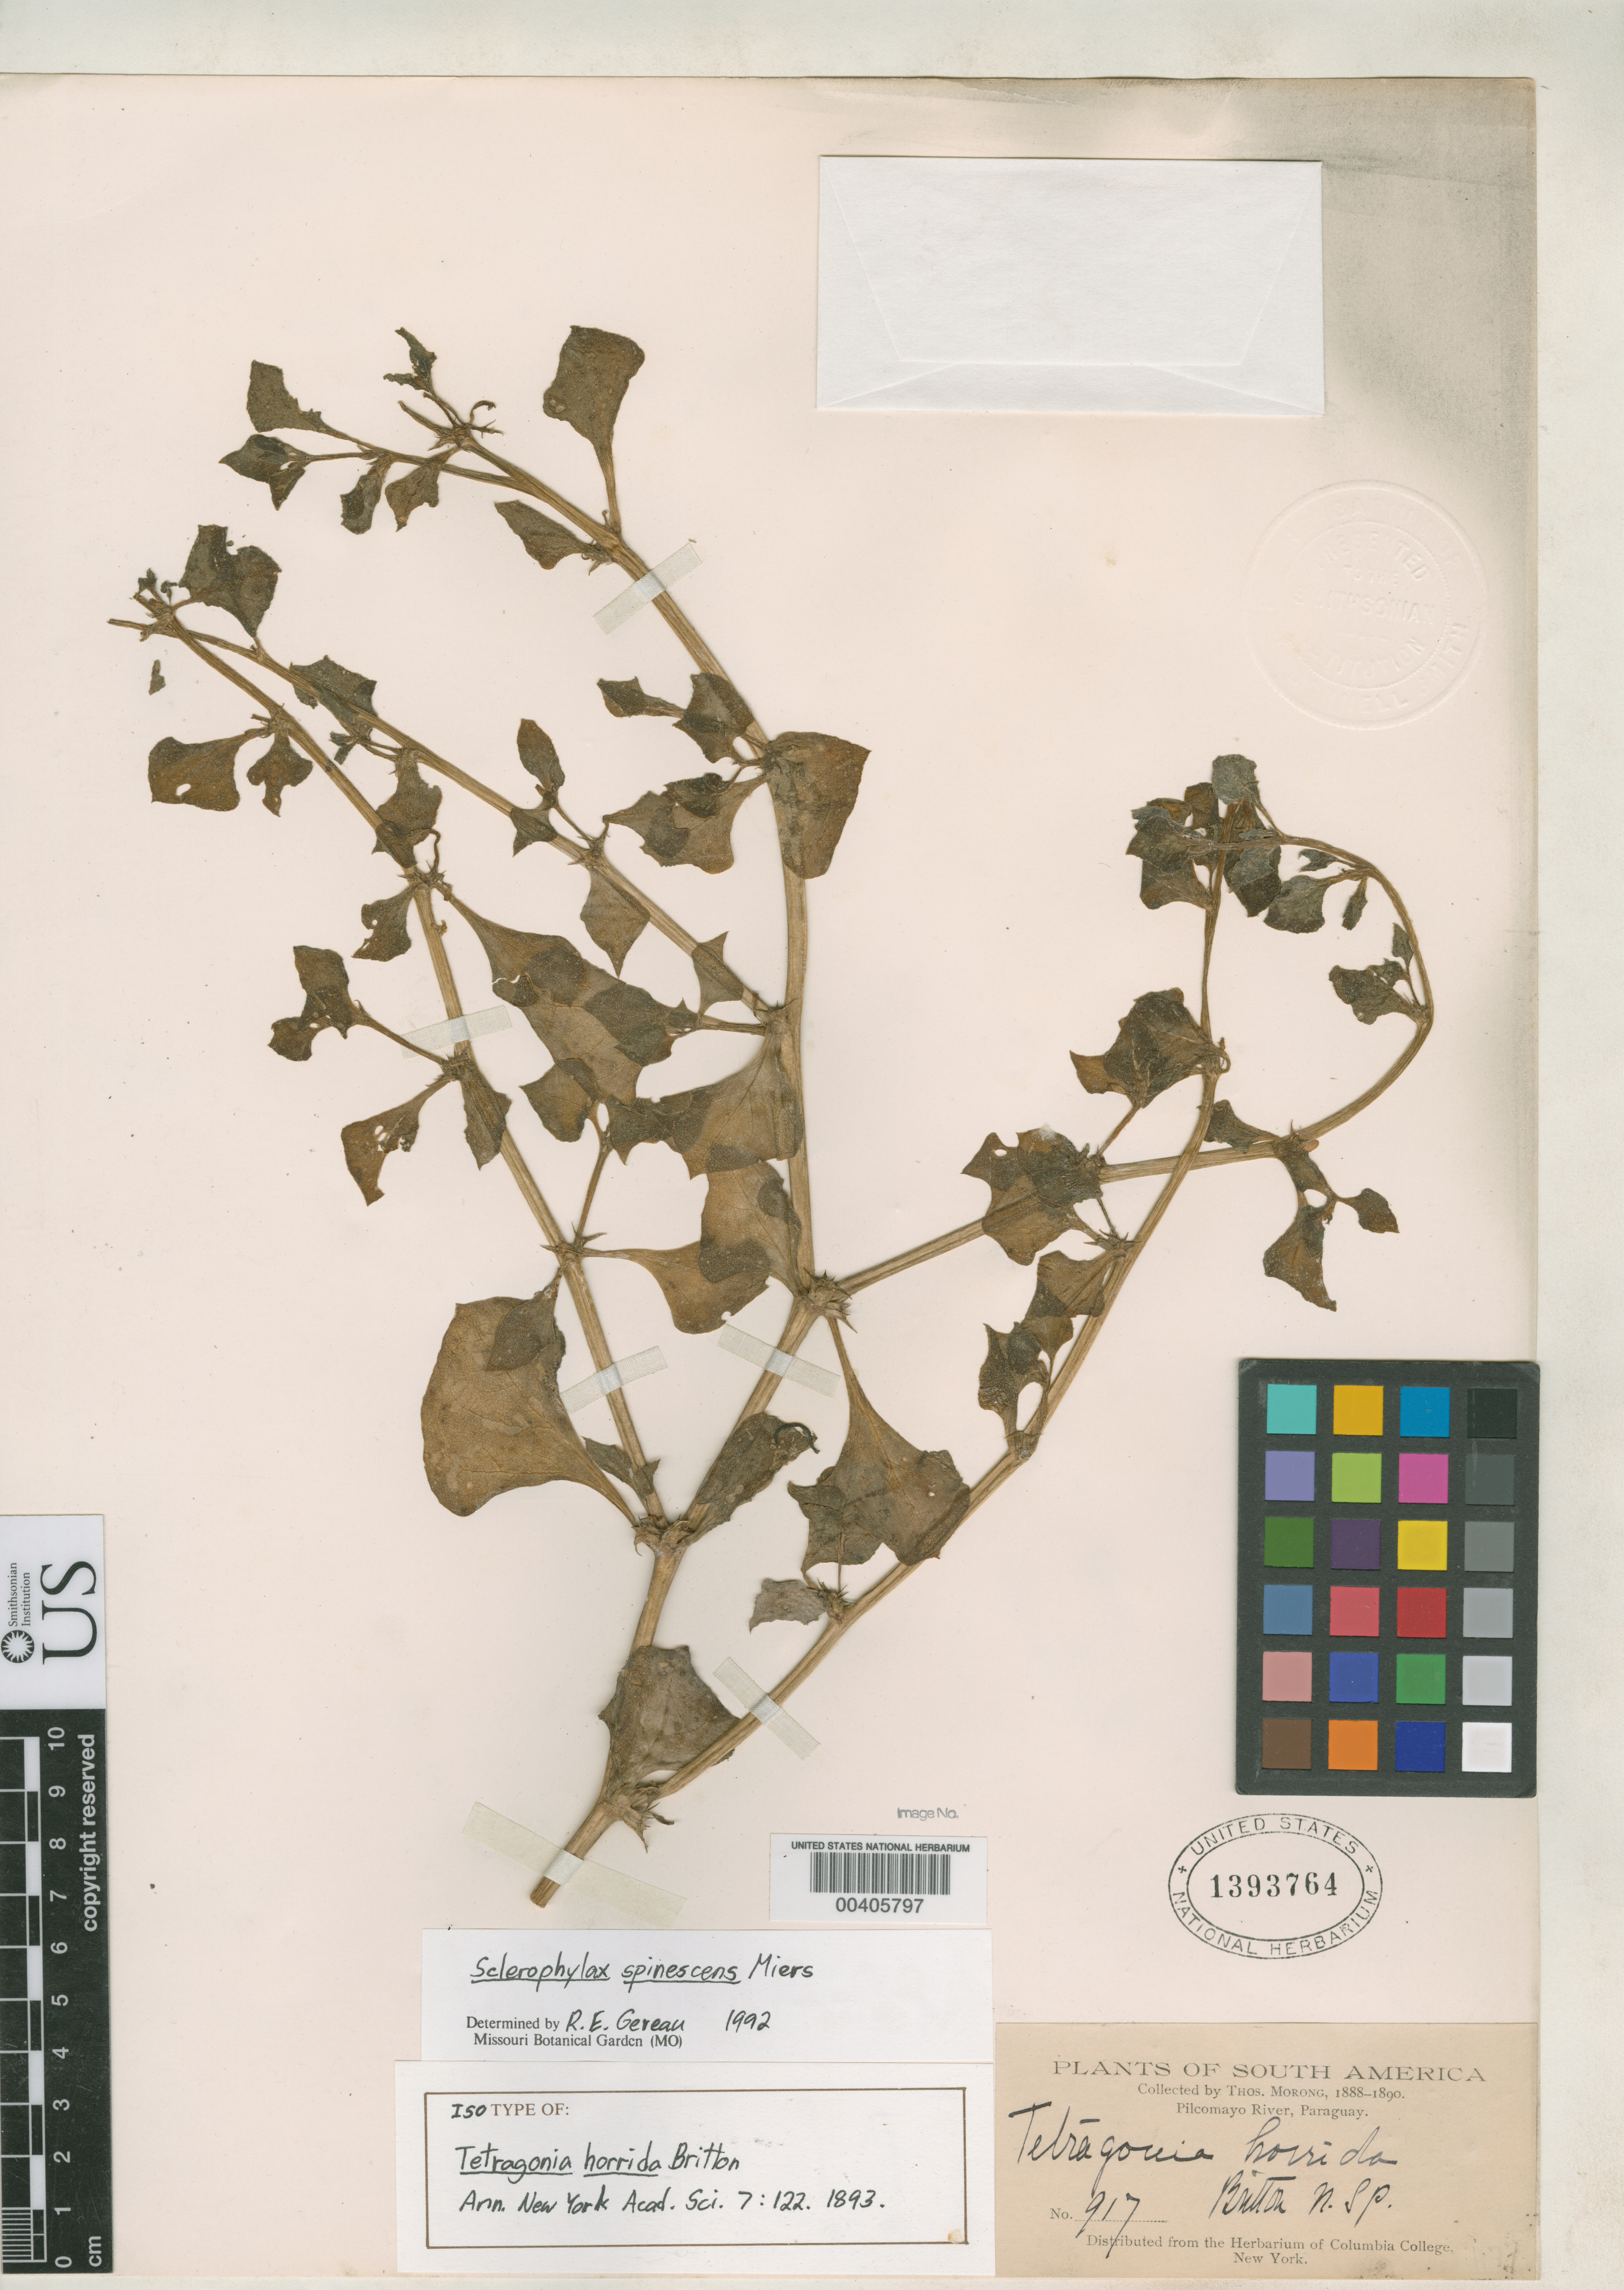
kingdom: Plantae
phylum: Tracheophyta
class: Magnoliopsida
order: Caryophyllales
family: Aizoaceae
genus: Tetragonia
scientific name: Tetragonia horrida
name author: Britton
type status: Isotype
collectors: T. Morong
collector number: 917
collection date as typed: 1888 to -- --- 1890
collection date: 1888/1890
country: Paraguay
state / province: Boquerón / Presidente Hayes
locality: Pilcomayo River.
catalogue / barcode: US 1393764